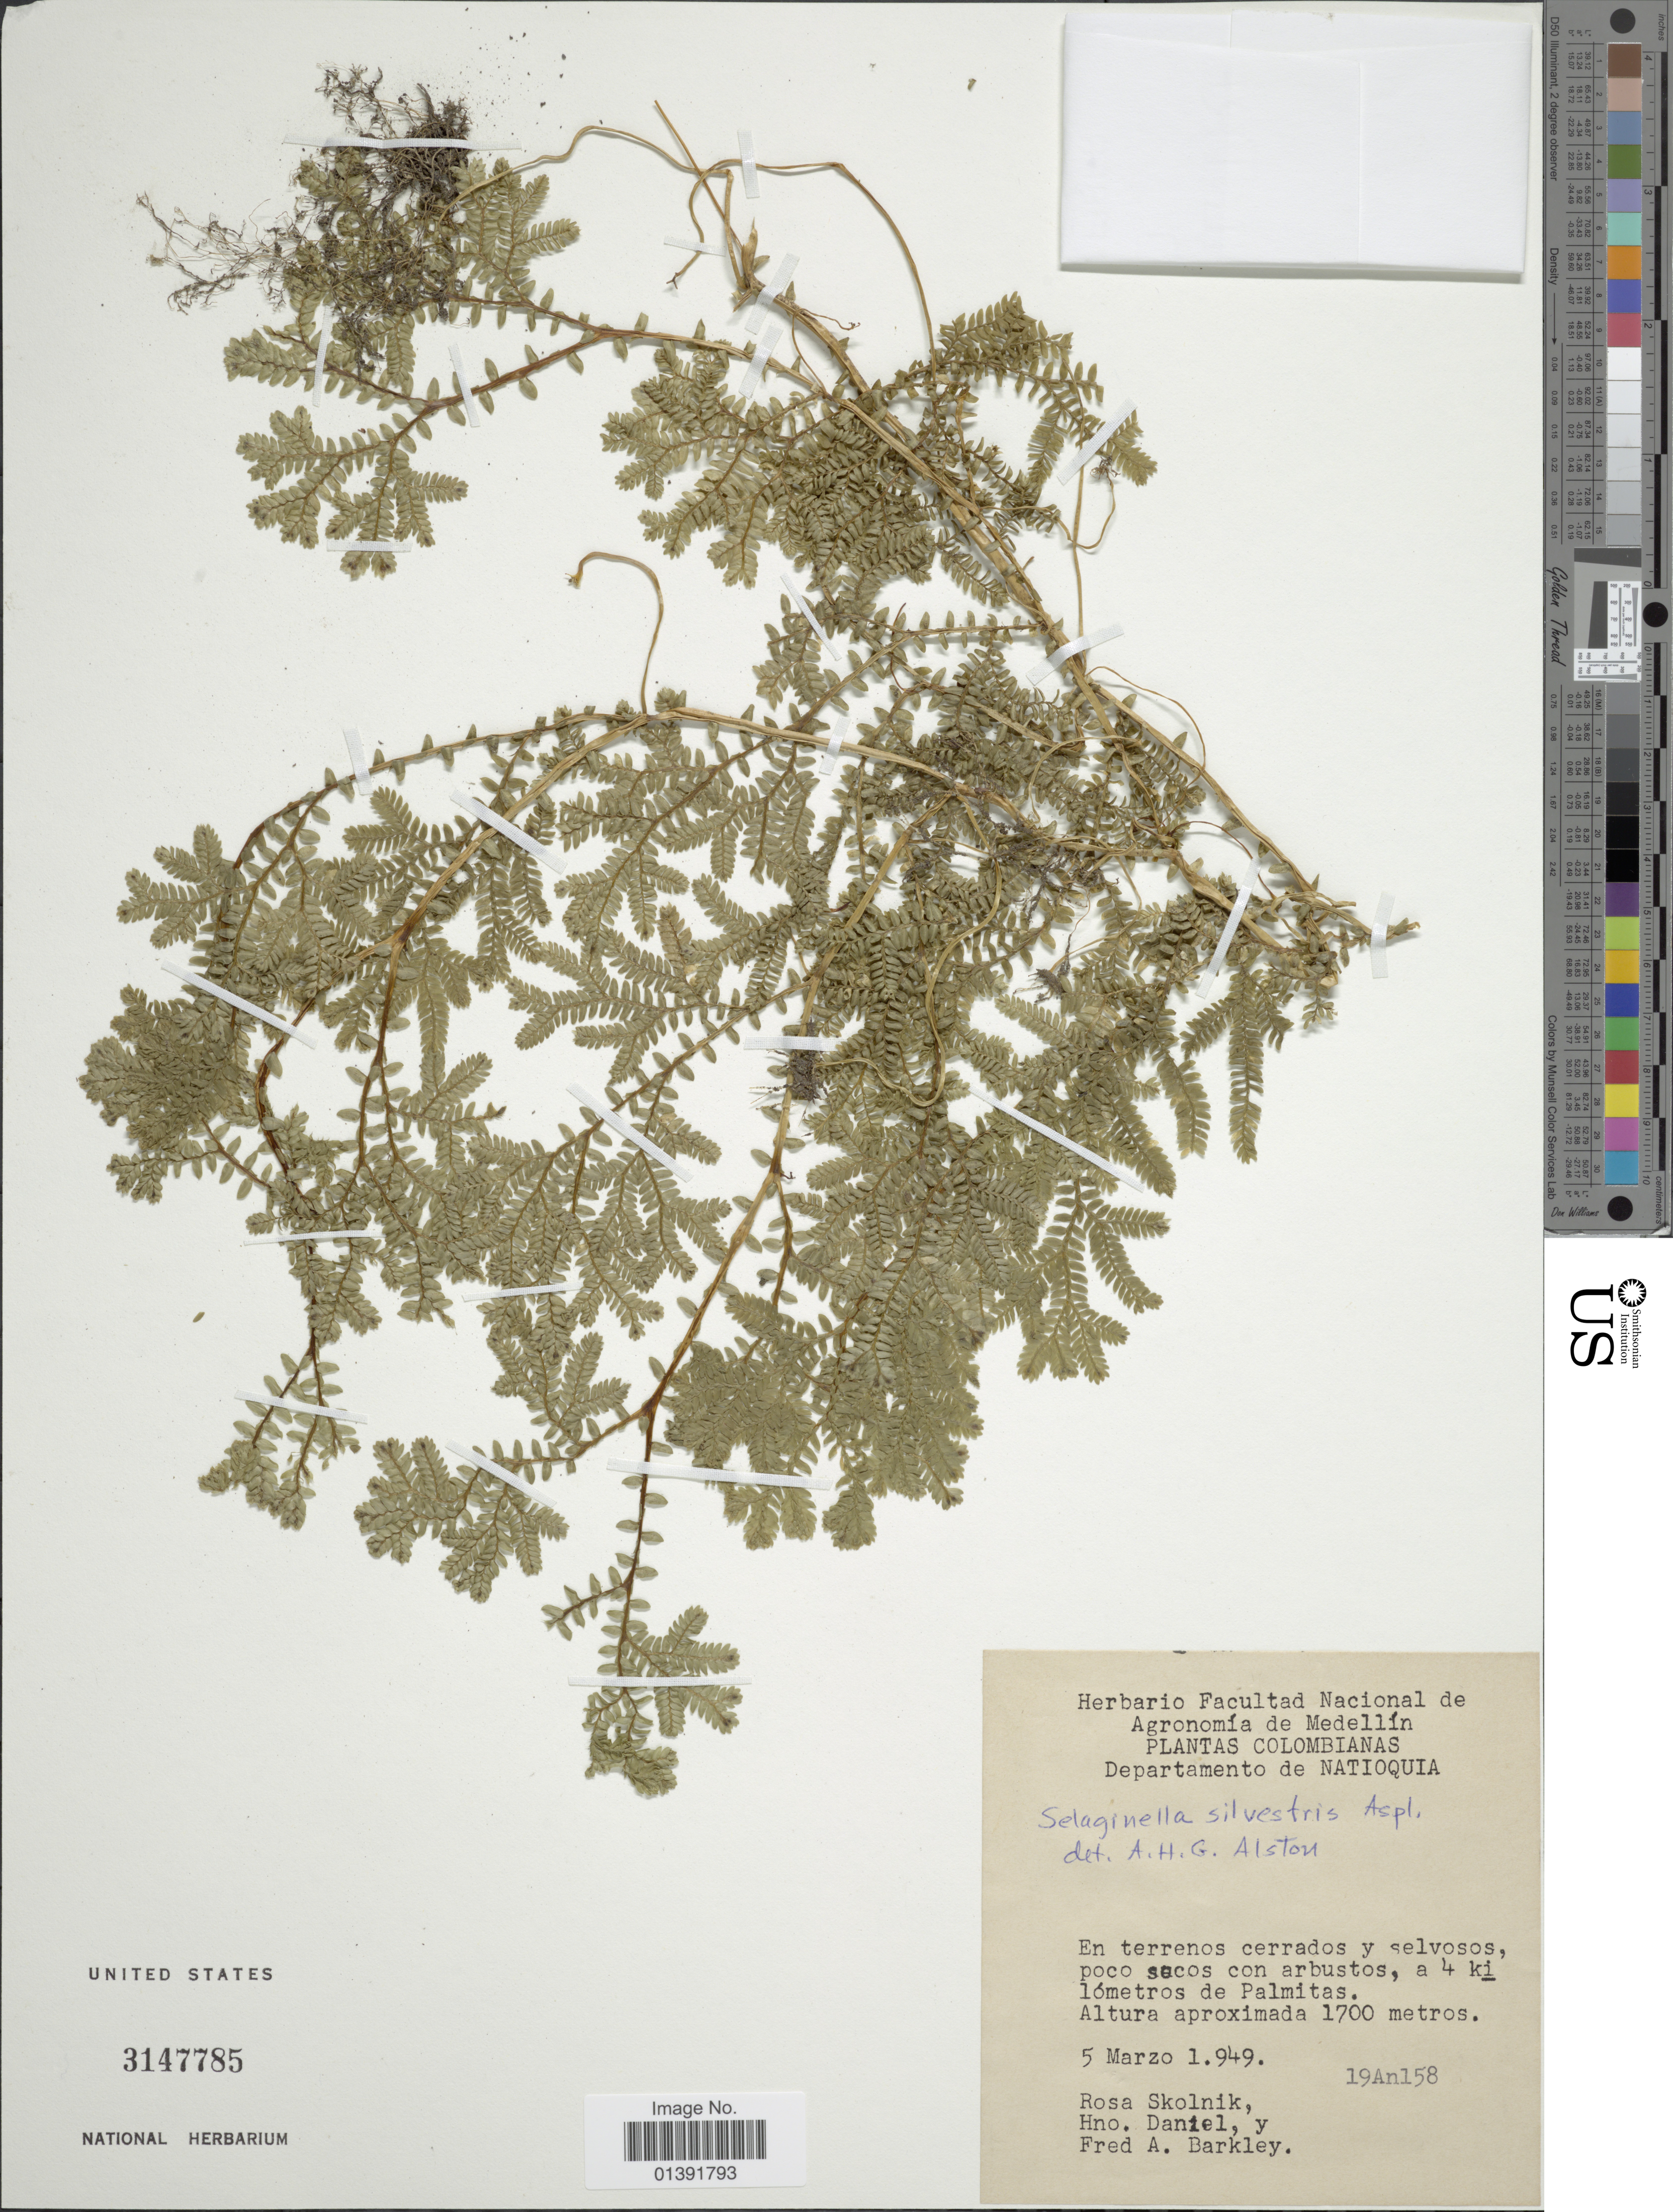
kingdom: Plantae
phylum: Tracheophyta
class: Lycopodiopsida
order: Selaginellales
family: Selaginellaceae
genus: Selaginella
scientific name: Selaginella silvestris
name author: Aspl.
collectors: R. Skolnik, H. Daniel & F. A. Barkley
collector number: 19An158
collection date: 1949-03-05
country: Colombia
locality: Departamento de Natioquia, a 4 kilometros de Palmitas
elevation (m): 1700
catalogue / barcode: US 3147785